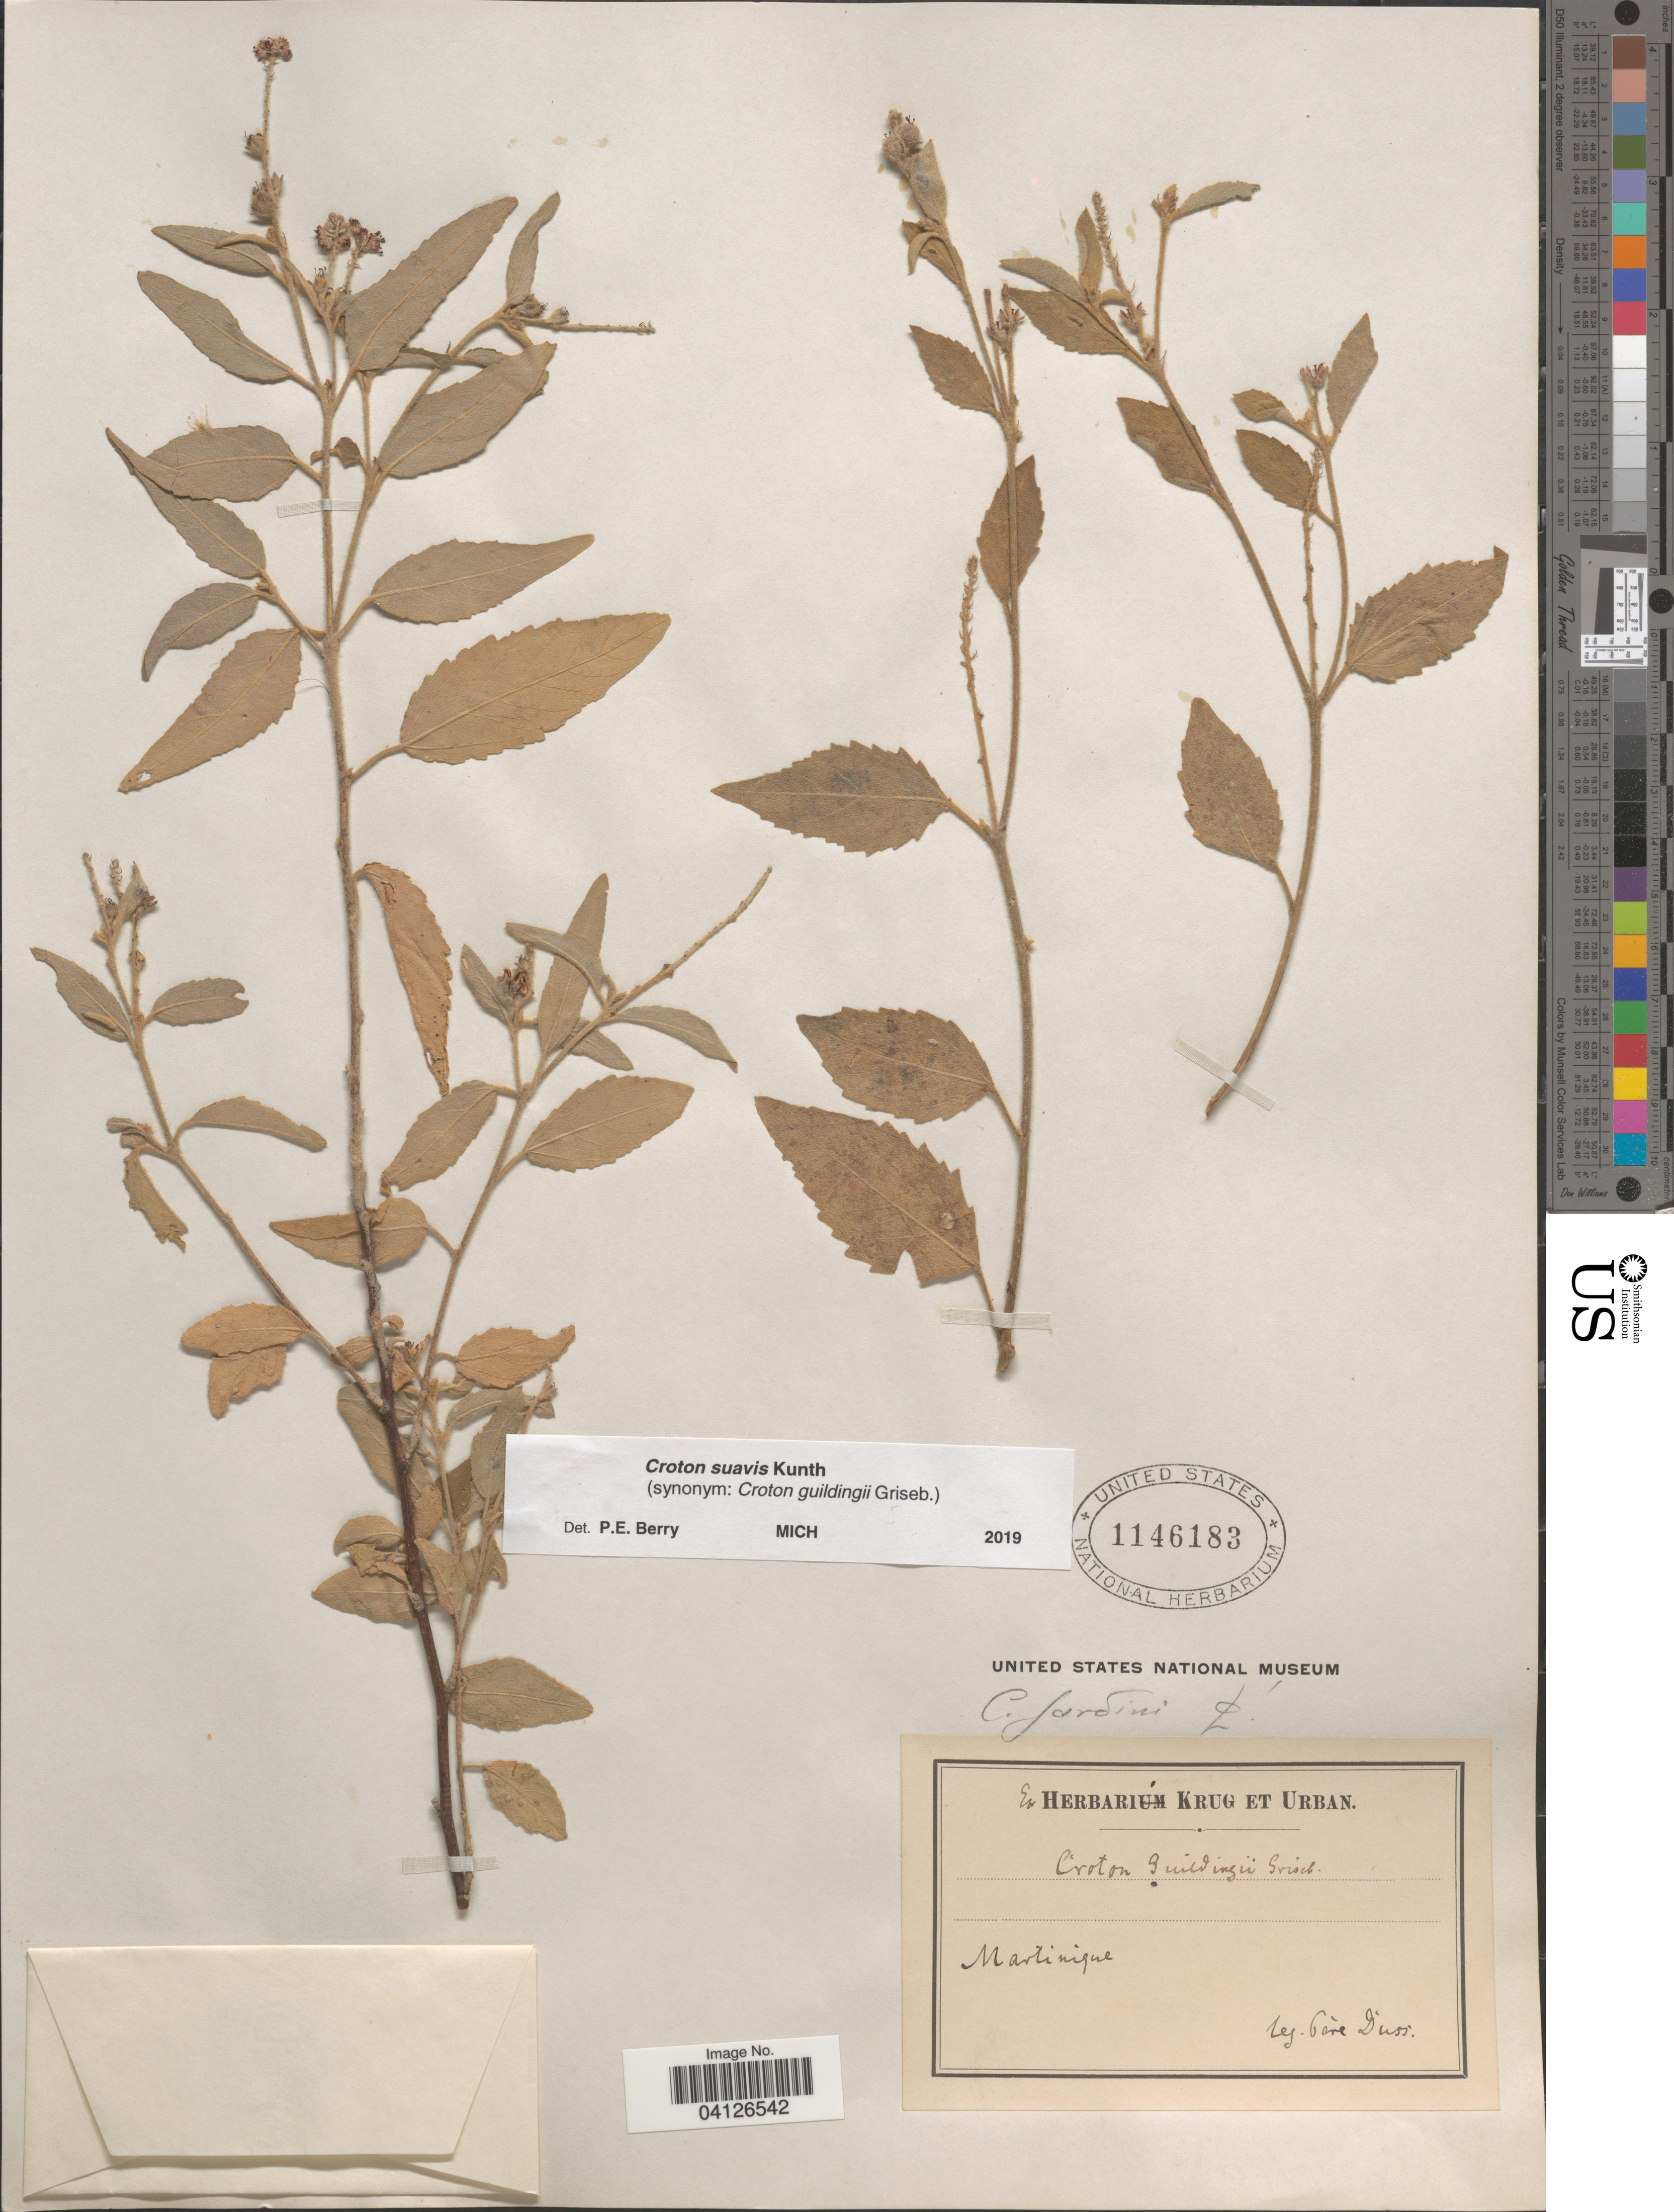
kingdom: Plantae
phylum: Tracheophyta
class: Magnoliopsida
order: Malpighiales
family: Euphorbiaceae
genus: Croton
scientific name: Croton suavis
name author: Kunth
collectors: Père Duss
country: Martinique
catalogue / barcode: US 1146183